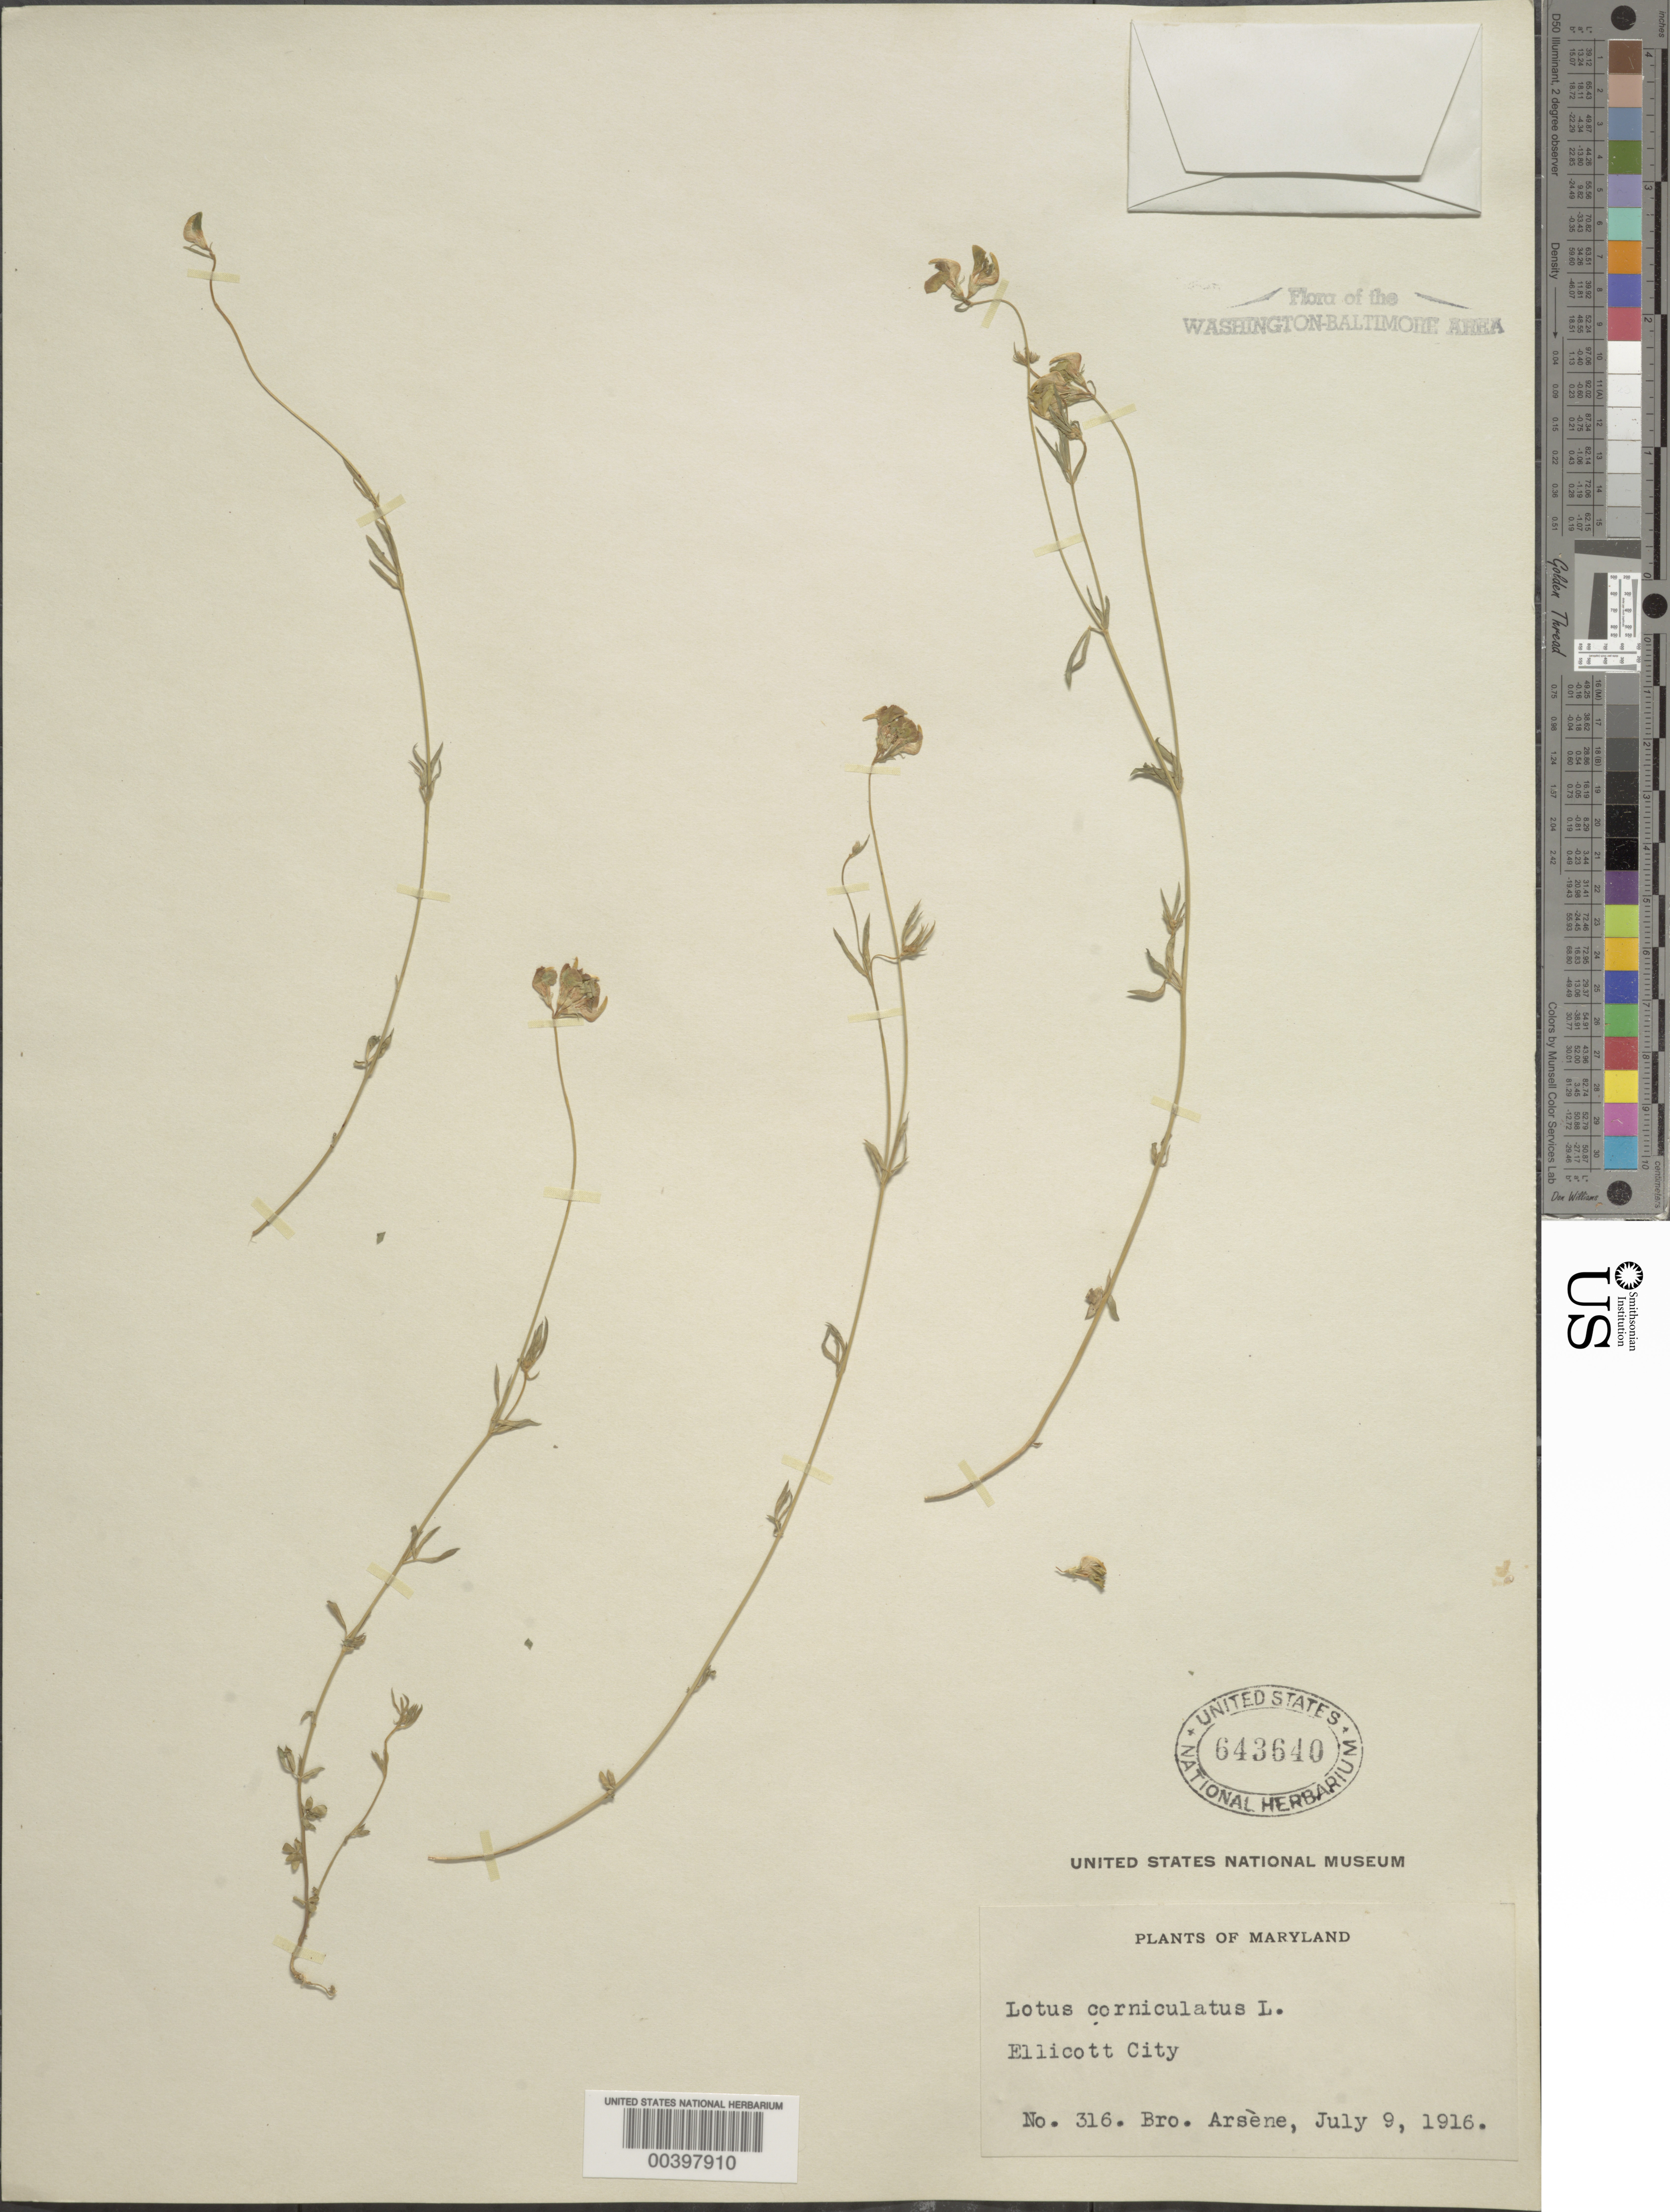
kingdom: Plantae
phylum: Tracheophyta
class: Magnoliopsida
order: Fabales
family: Fabaceae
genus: Lotus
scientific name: Lotus corniculatus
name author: L.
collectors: Bro. G. Arsène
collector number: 316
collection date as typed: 09 Jul 1916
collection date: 1916-07-09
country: United States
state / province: Maryland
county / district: Howard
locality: Ellicott City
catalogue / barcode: US 643640